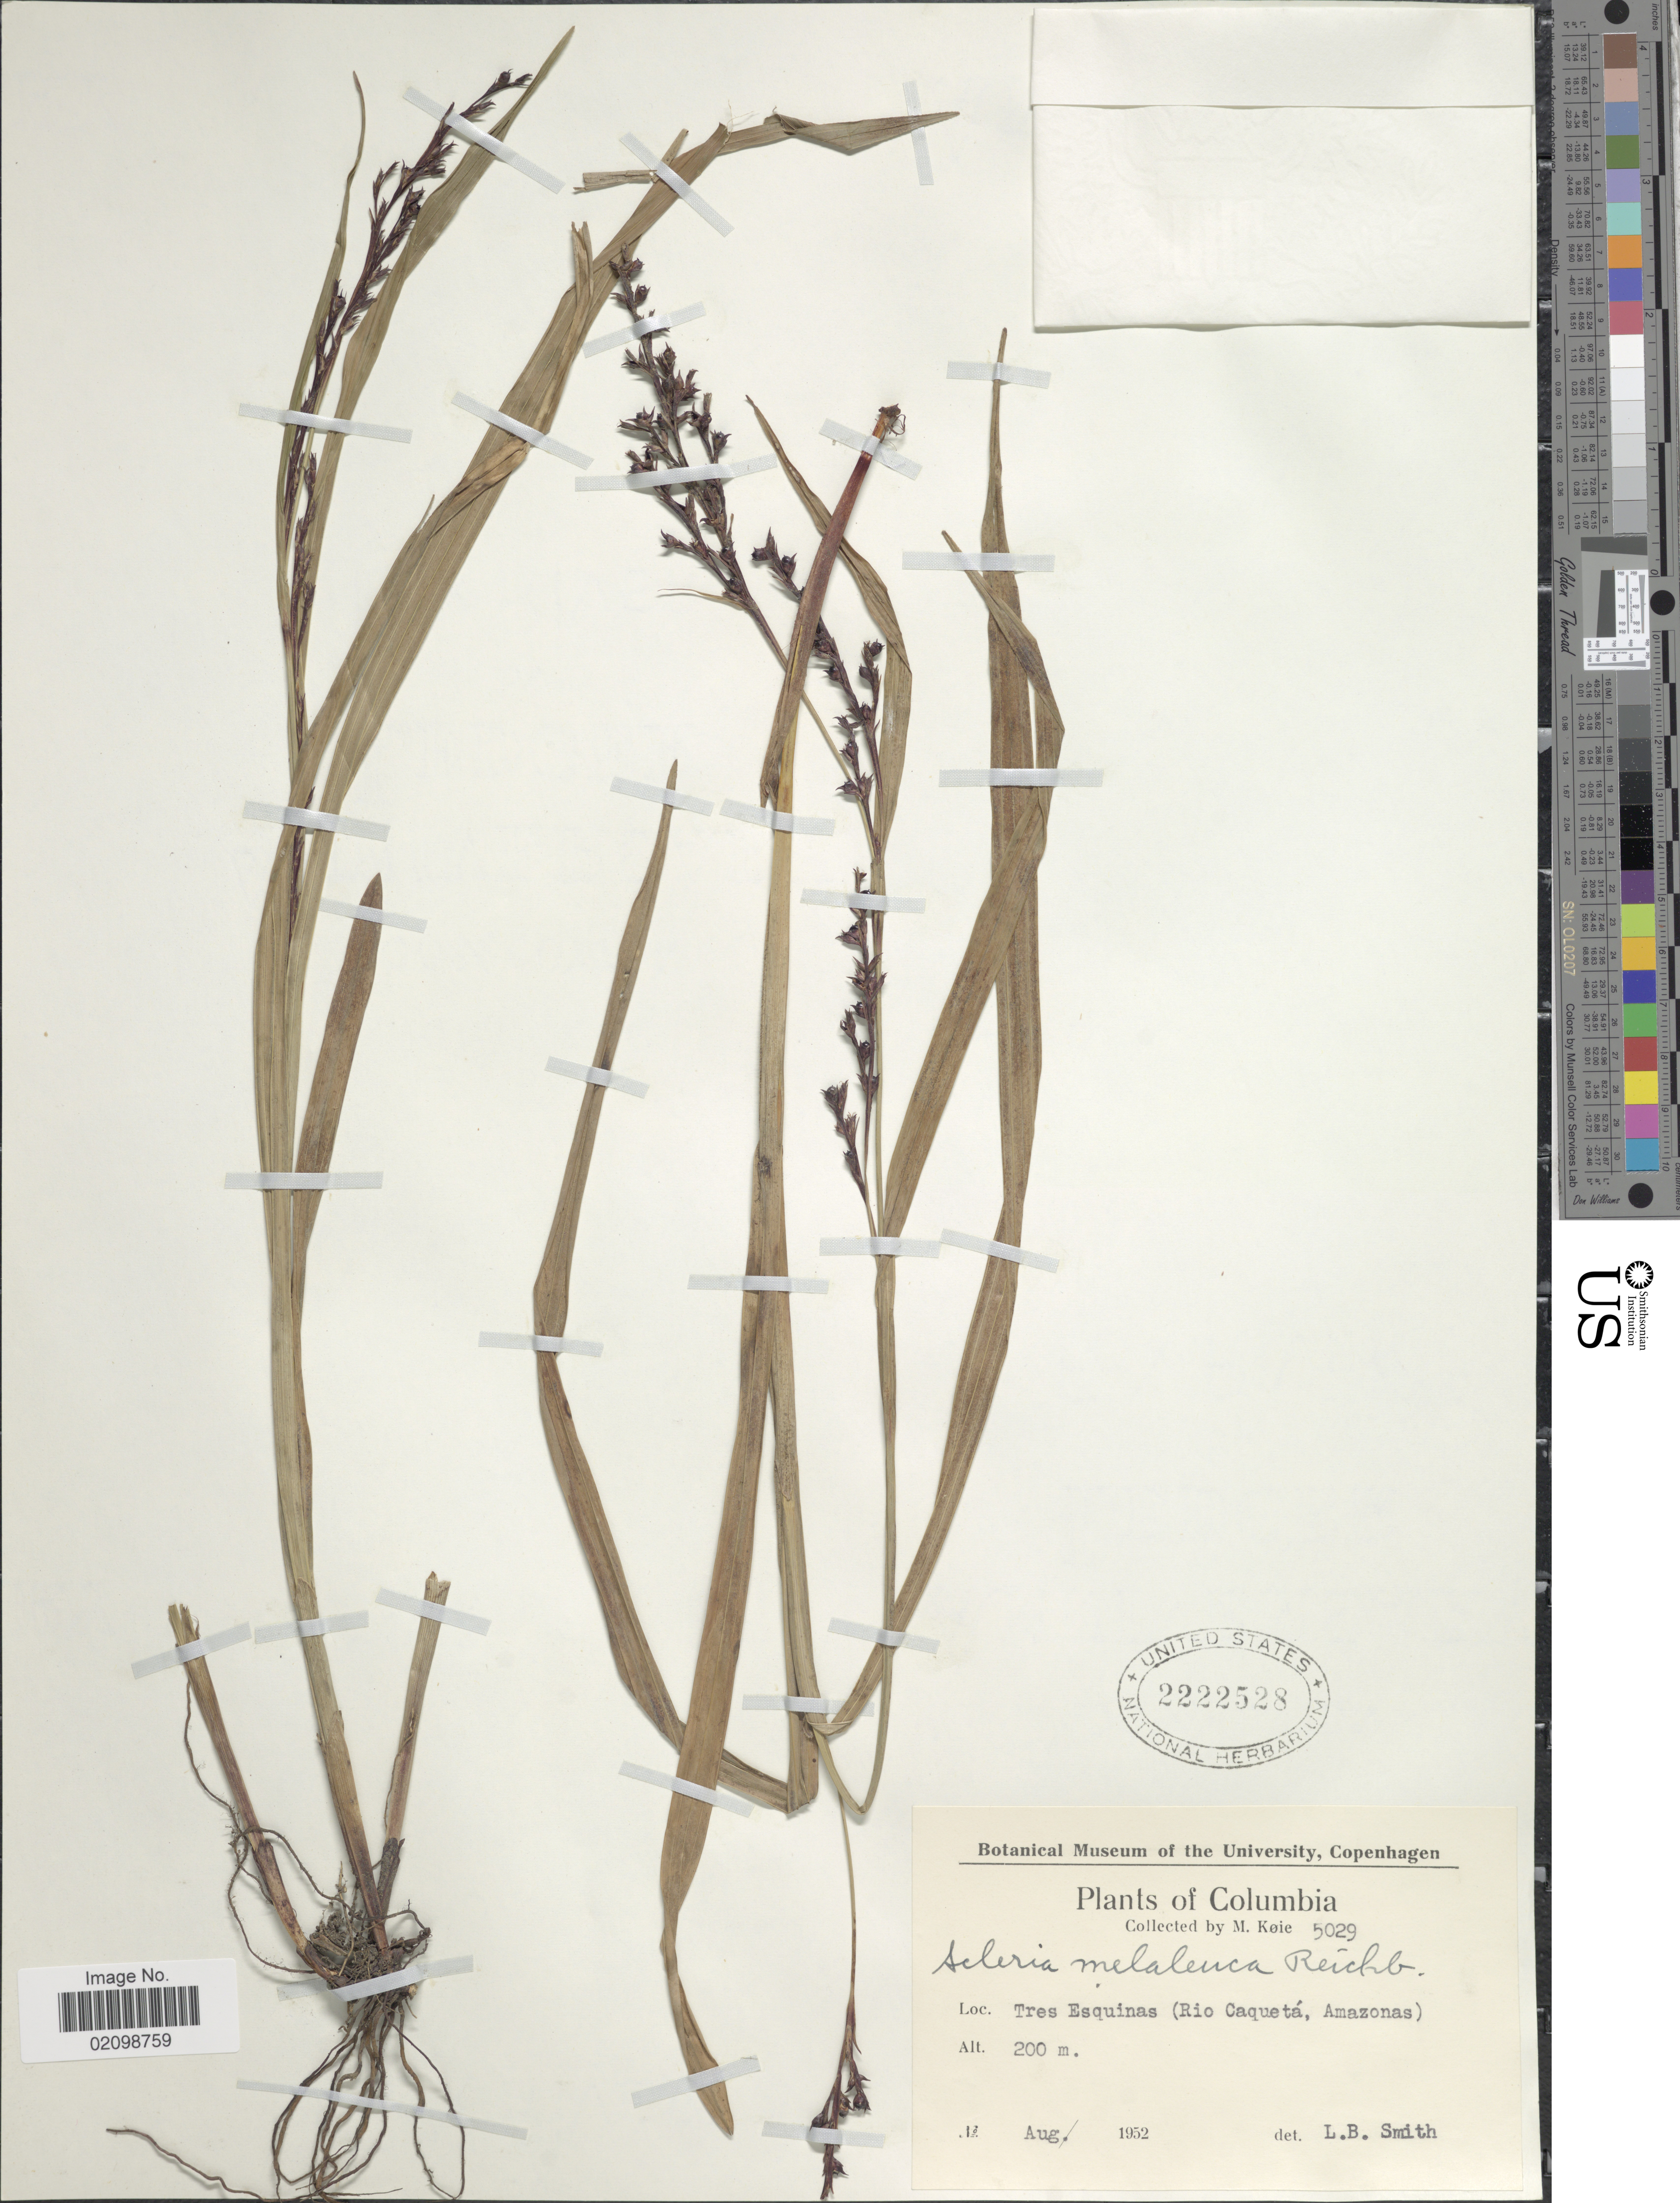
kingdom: Plantae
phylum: Tracheophyta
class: Liliopsida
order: Poales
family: Cyperaceae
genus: Scleria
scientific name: Scleria gaertneri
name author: Raddi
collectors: M. Köie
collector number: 5029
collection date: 1952-08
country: Colombia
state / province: Caquetá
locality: Colombia. Tres Esquinas (Rio Caqueta, Amazonas).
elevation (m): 200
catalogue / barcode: US 2222528